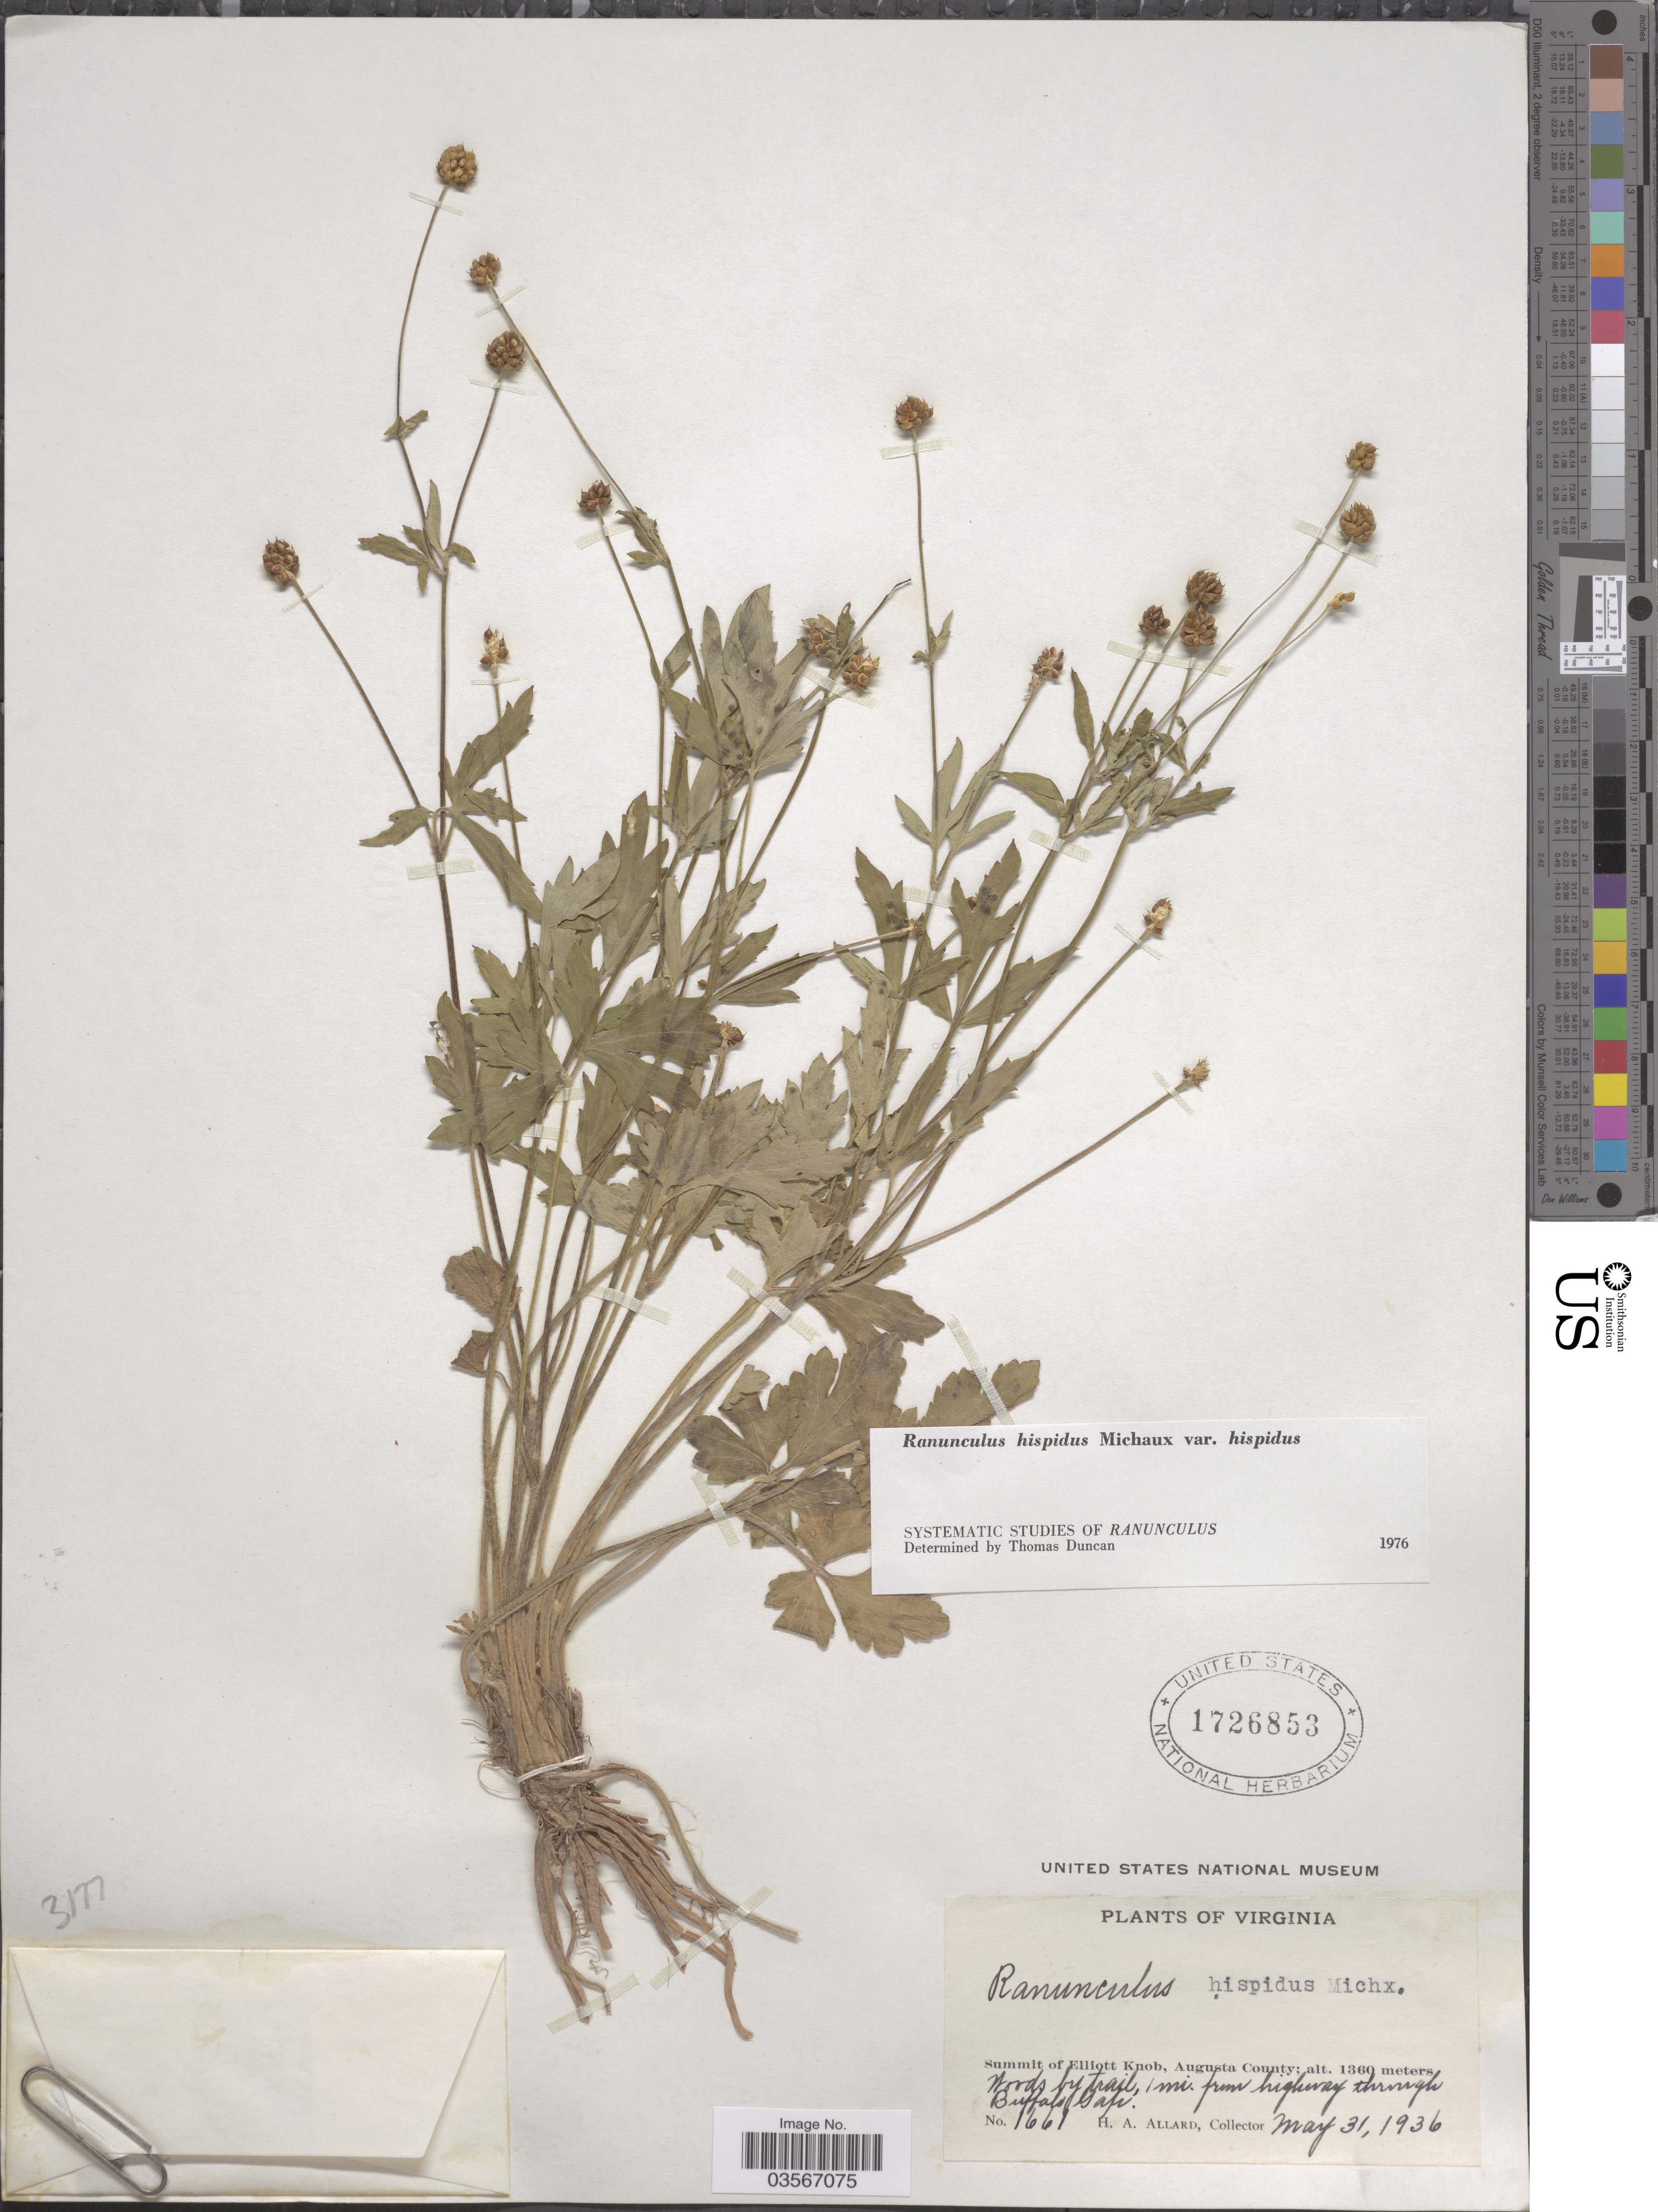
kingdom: Plantae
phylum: Tracheophyta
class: Magnoliopsida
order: Ranunculales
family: Ranunculaceae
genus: Ranunculus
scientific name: Ranunculus hispidus var. hispidus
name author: Michx.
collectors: H. A. Allard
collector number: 166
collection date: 1936-05-31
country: United States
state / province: Virginia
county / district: Augusta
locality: Summit of Elliott Knob, Augusta County. Woods by trail, 1 mi. from highway through Buffalo Gap.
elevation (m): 1360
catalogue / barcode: US 1726853